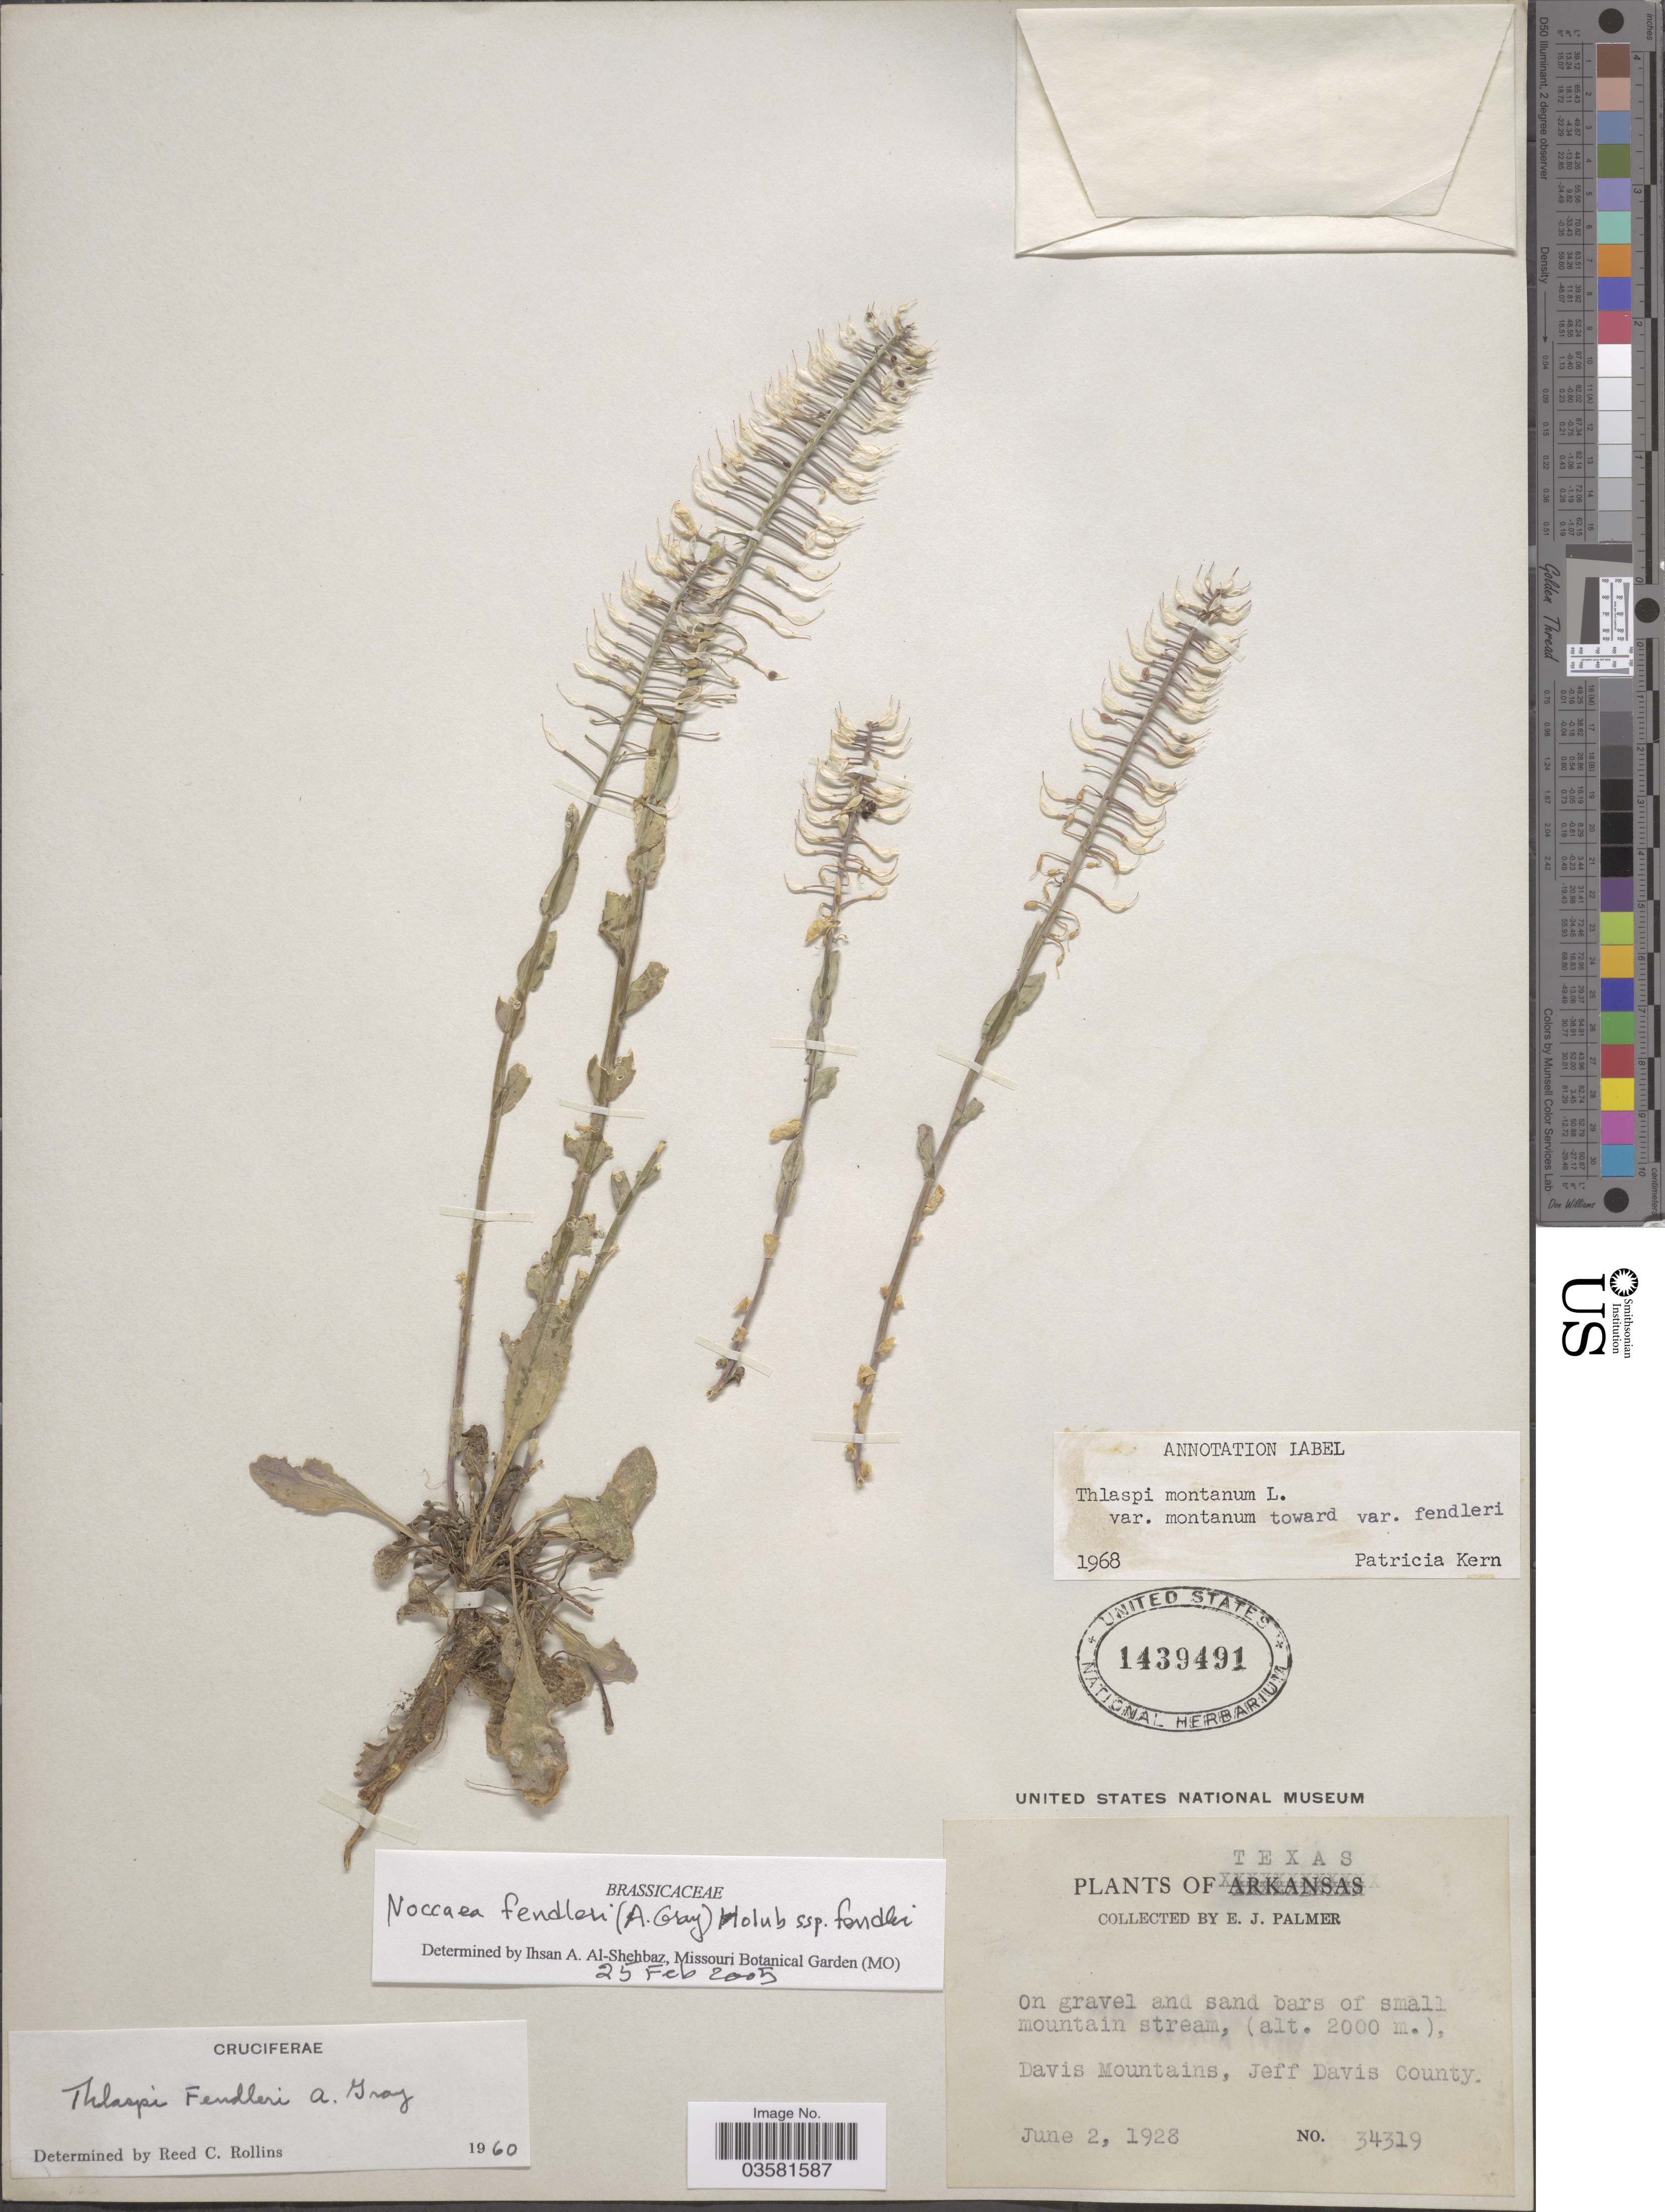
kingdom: Plantae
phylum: Tracheophyta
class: Magnoliopsida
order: Brassicales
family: Brassicaceae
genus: Thlaspi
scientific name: Thlaspi fendleri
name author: A. Gray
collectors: E. J. Palmer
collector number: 34319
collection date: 1928-06-02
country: United States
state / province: Texas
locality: Davis Mountains, Jeff Davis County.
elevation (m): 2000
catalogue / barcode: US 1439491